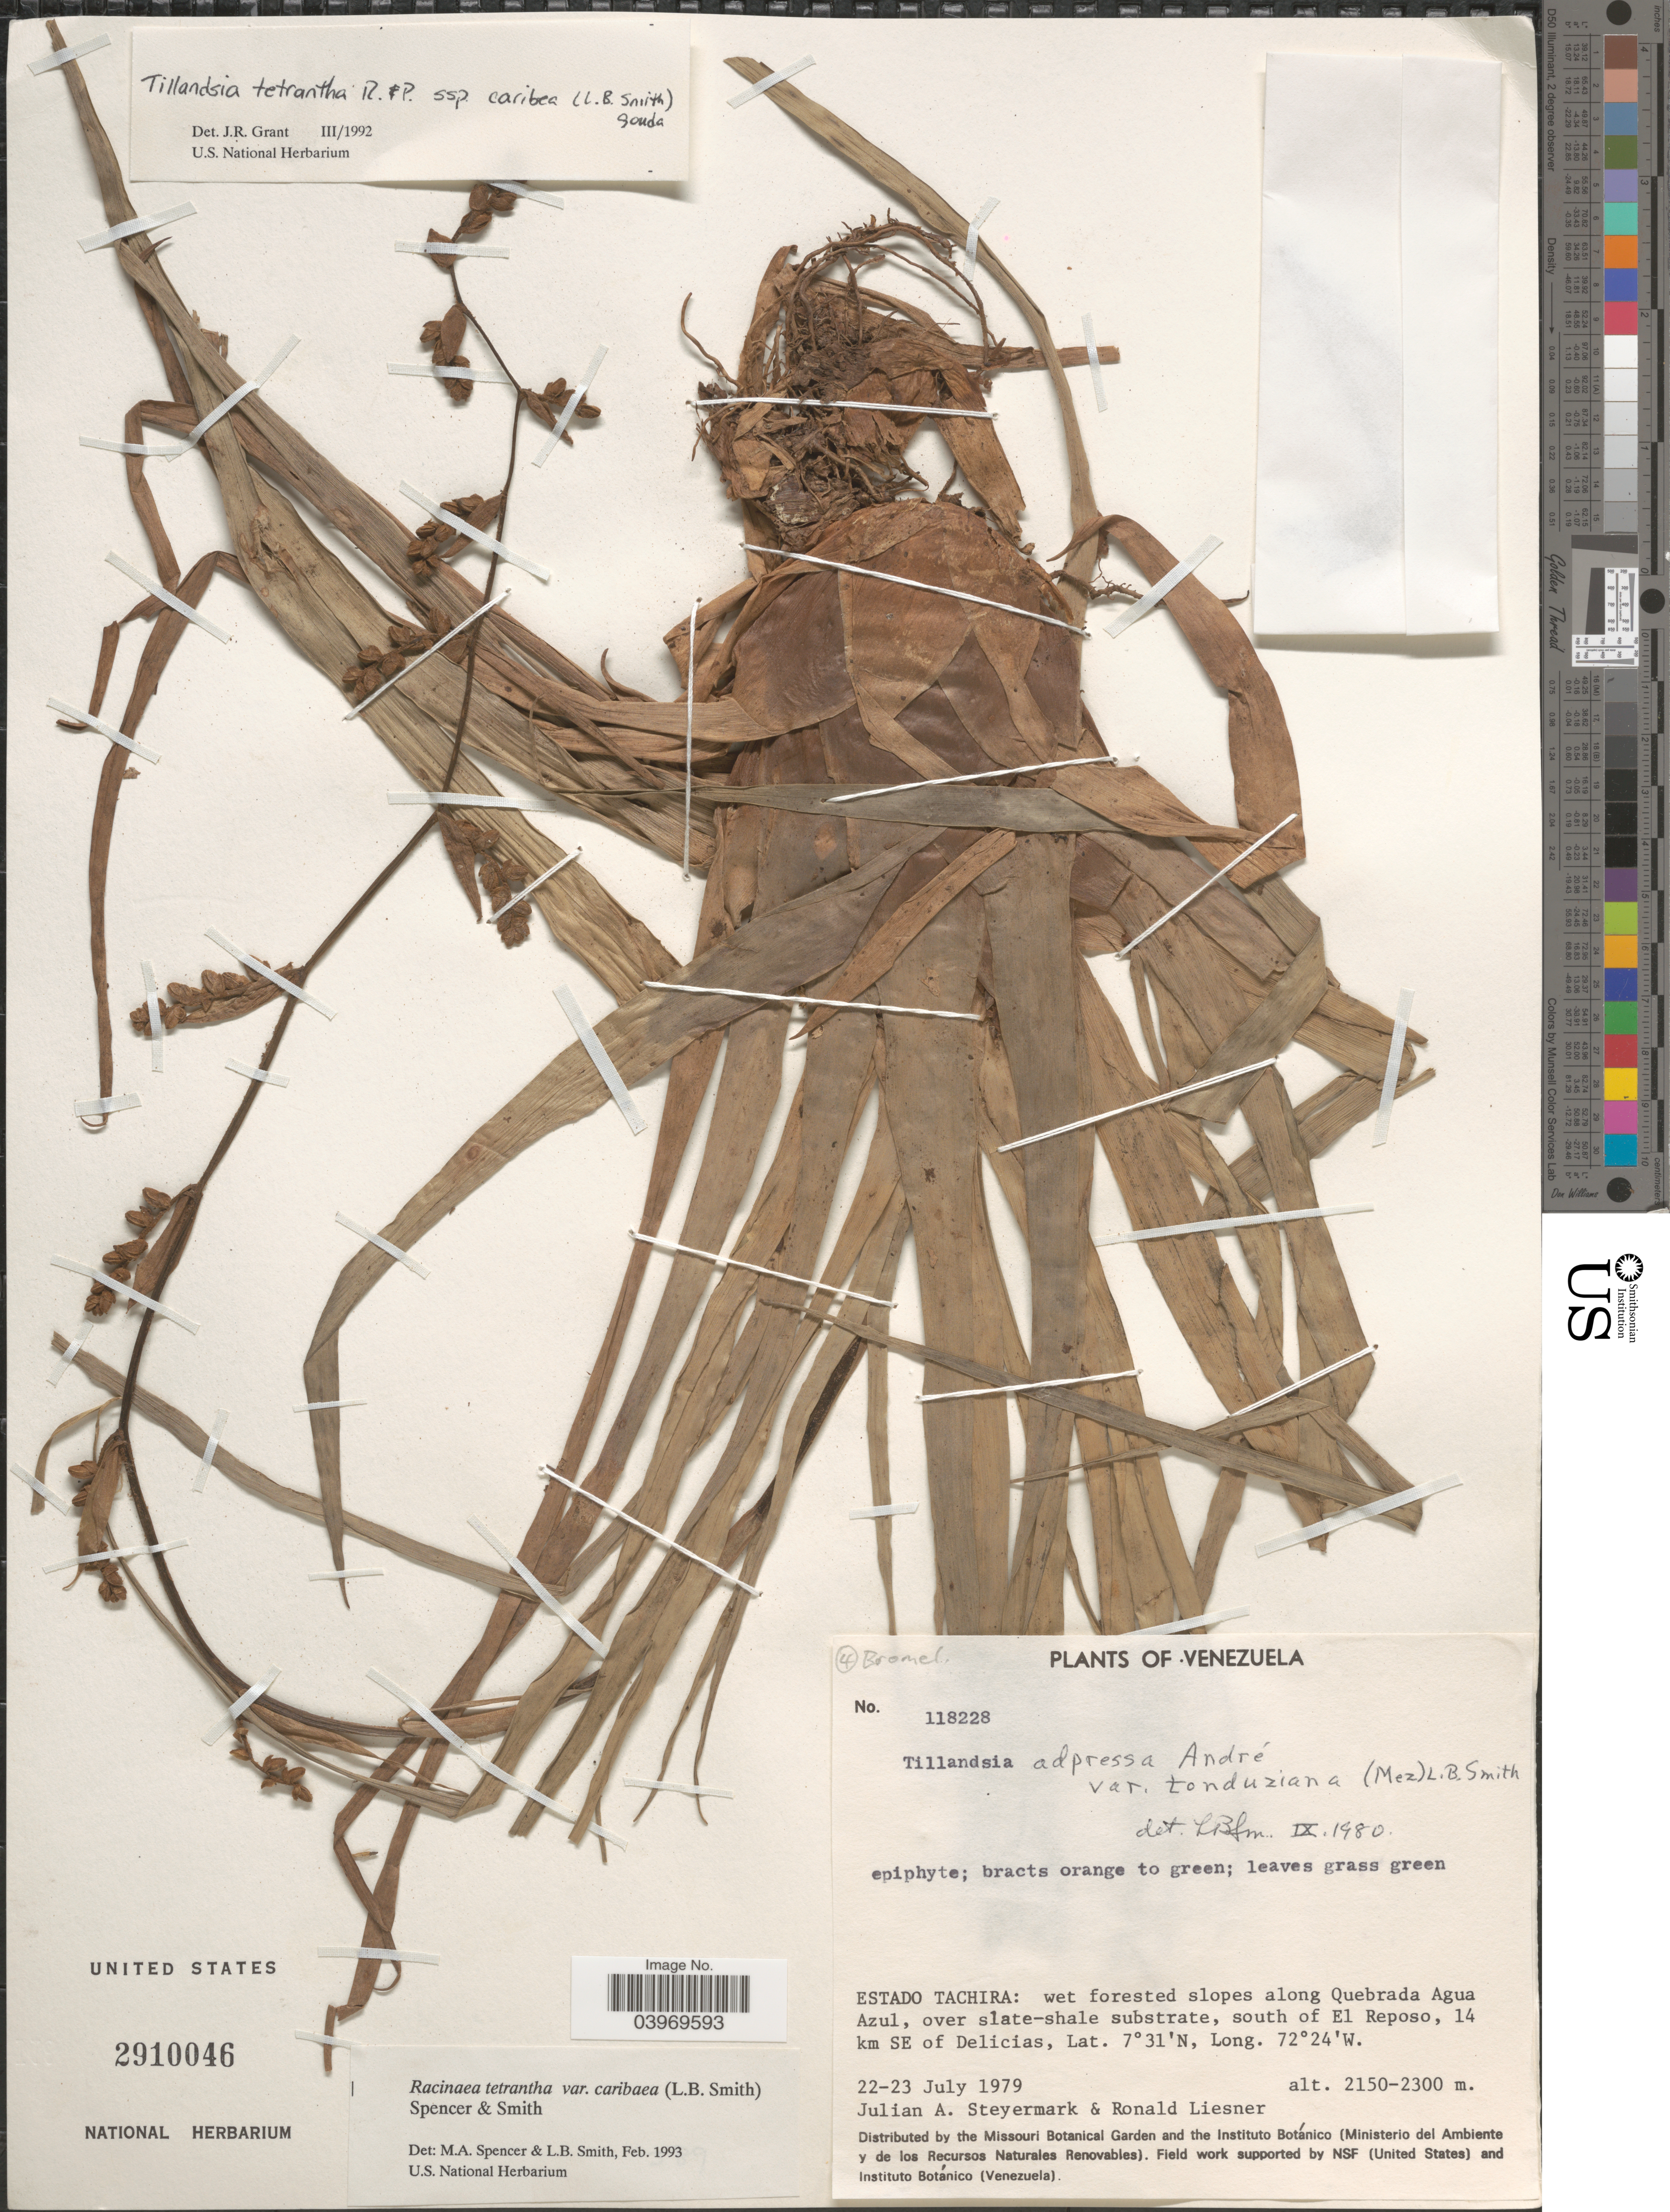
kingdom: Plantae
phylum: Tracheophyta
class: Liliopsida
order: Poales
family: Bromeliaceae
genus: Racinaea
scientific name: Racinaea tetrantha var. caribaea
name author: (L.B. Sm.) M.A. Spencer & L.B. Sm.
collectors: J. Steyermark & R. L. Liesner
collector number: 118228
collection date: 1979-07-22/1979-07-23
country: Venezuela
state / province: Tachira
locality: Wet forested slopes along Quebrada Agua Azul, over slate-shale substrate, south of El Reposo, 14 km SE of Delicias.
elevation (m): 2150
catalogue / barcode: US 2910046